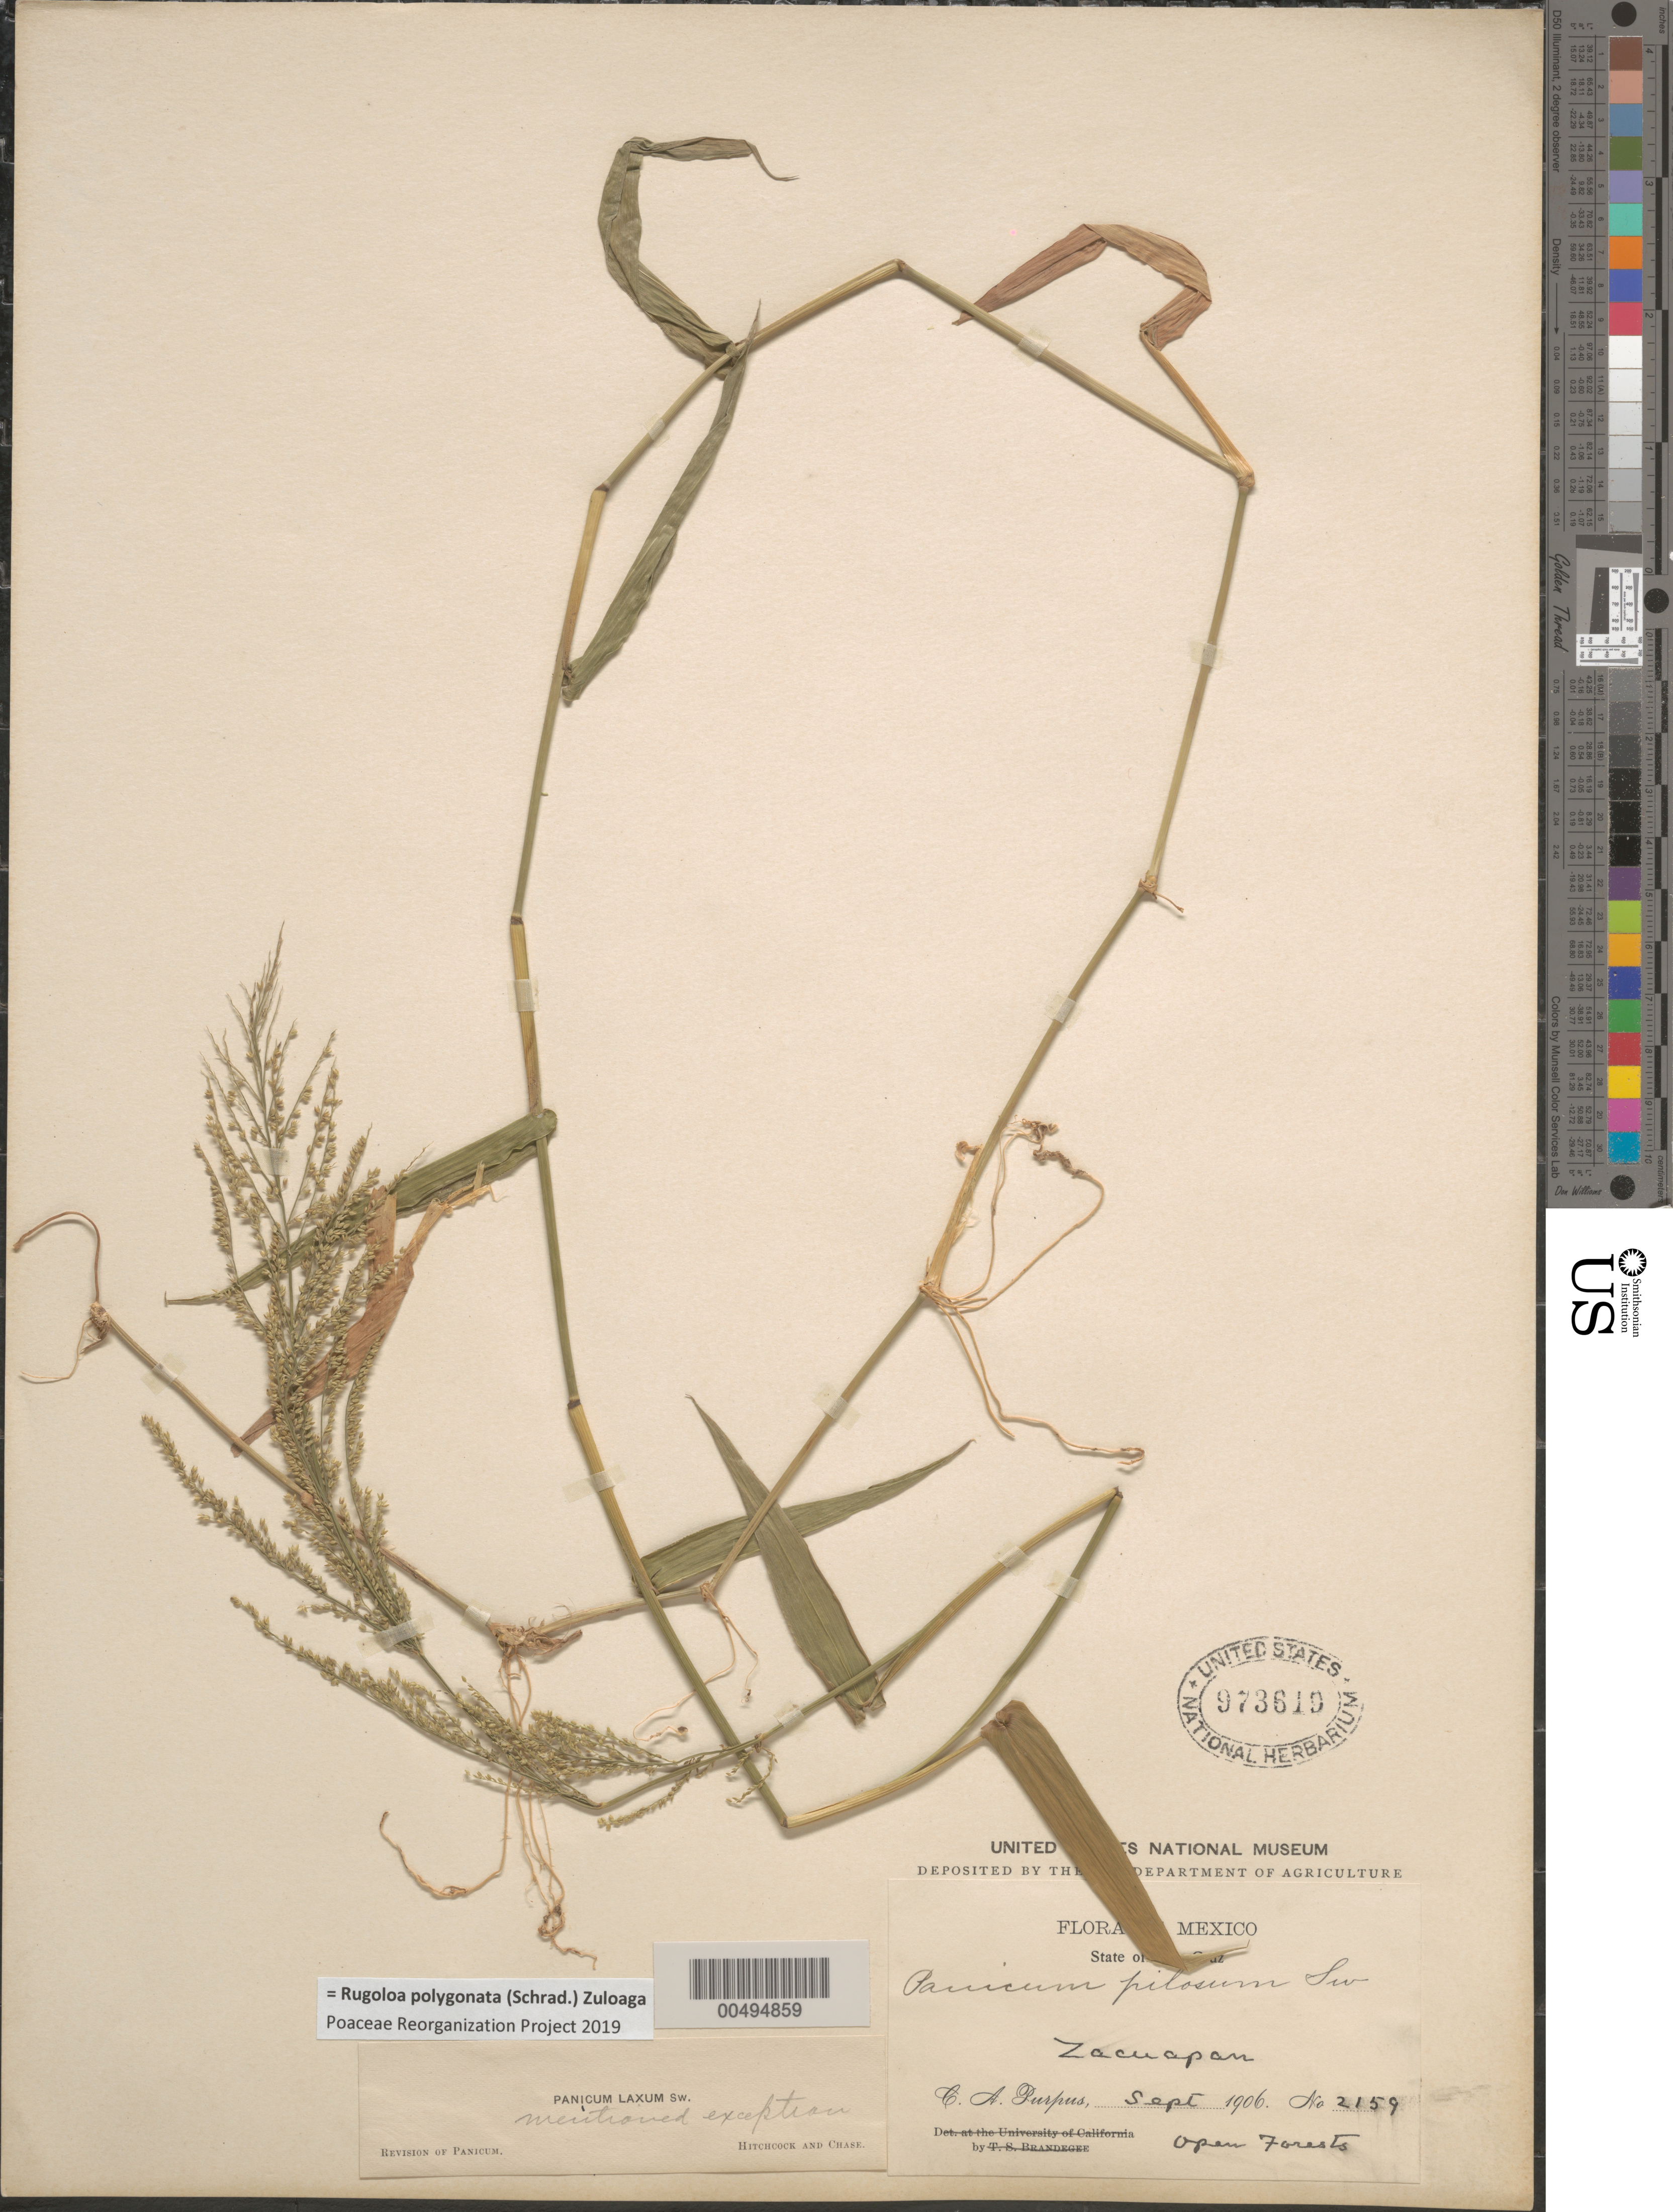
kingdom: Plantae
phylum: Tracheophyta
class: Liliopsida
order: Poales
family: Poaceae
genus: Panicum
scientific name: Panicum boliviense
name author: Hack.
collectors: C. A. Purpus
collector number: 2159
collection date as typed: Sep 1906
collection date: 1906-09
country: Mexico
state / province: Veracruz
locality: Zacuapan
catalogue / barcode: US 973610